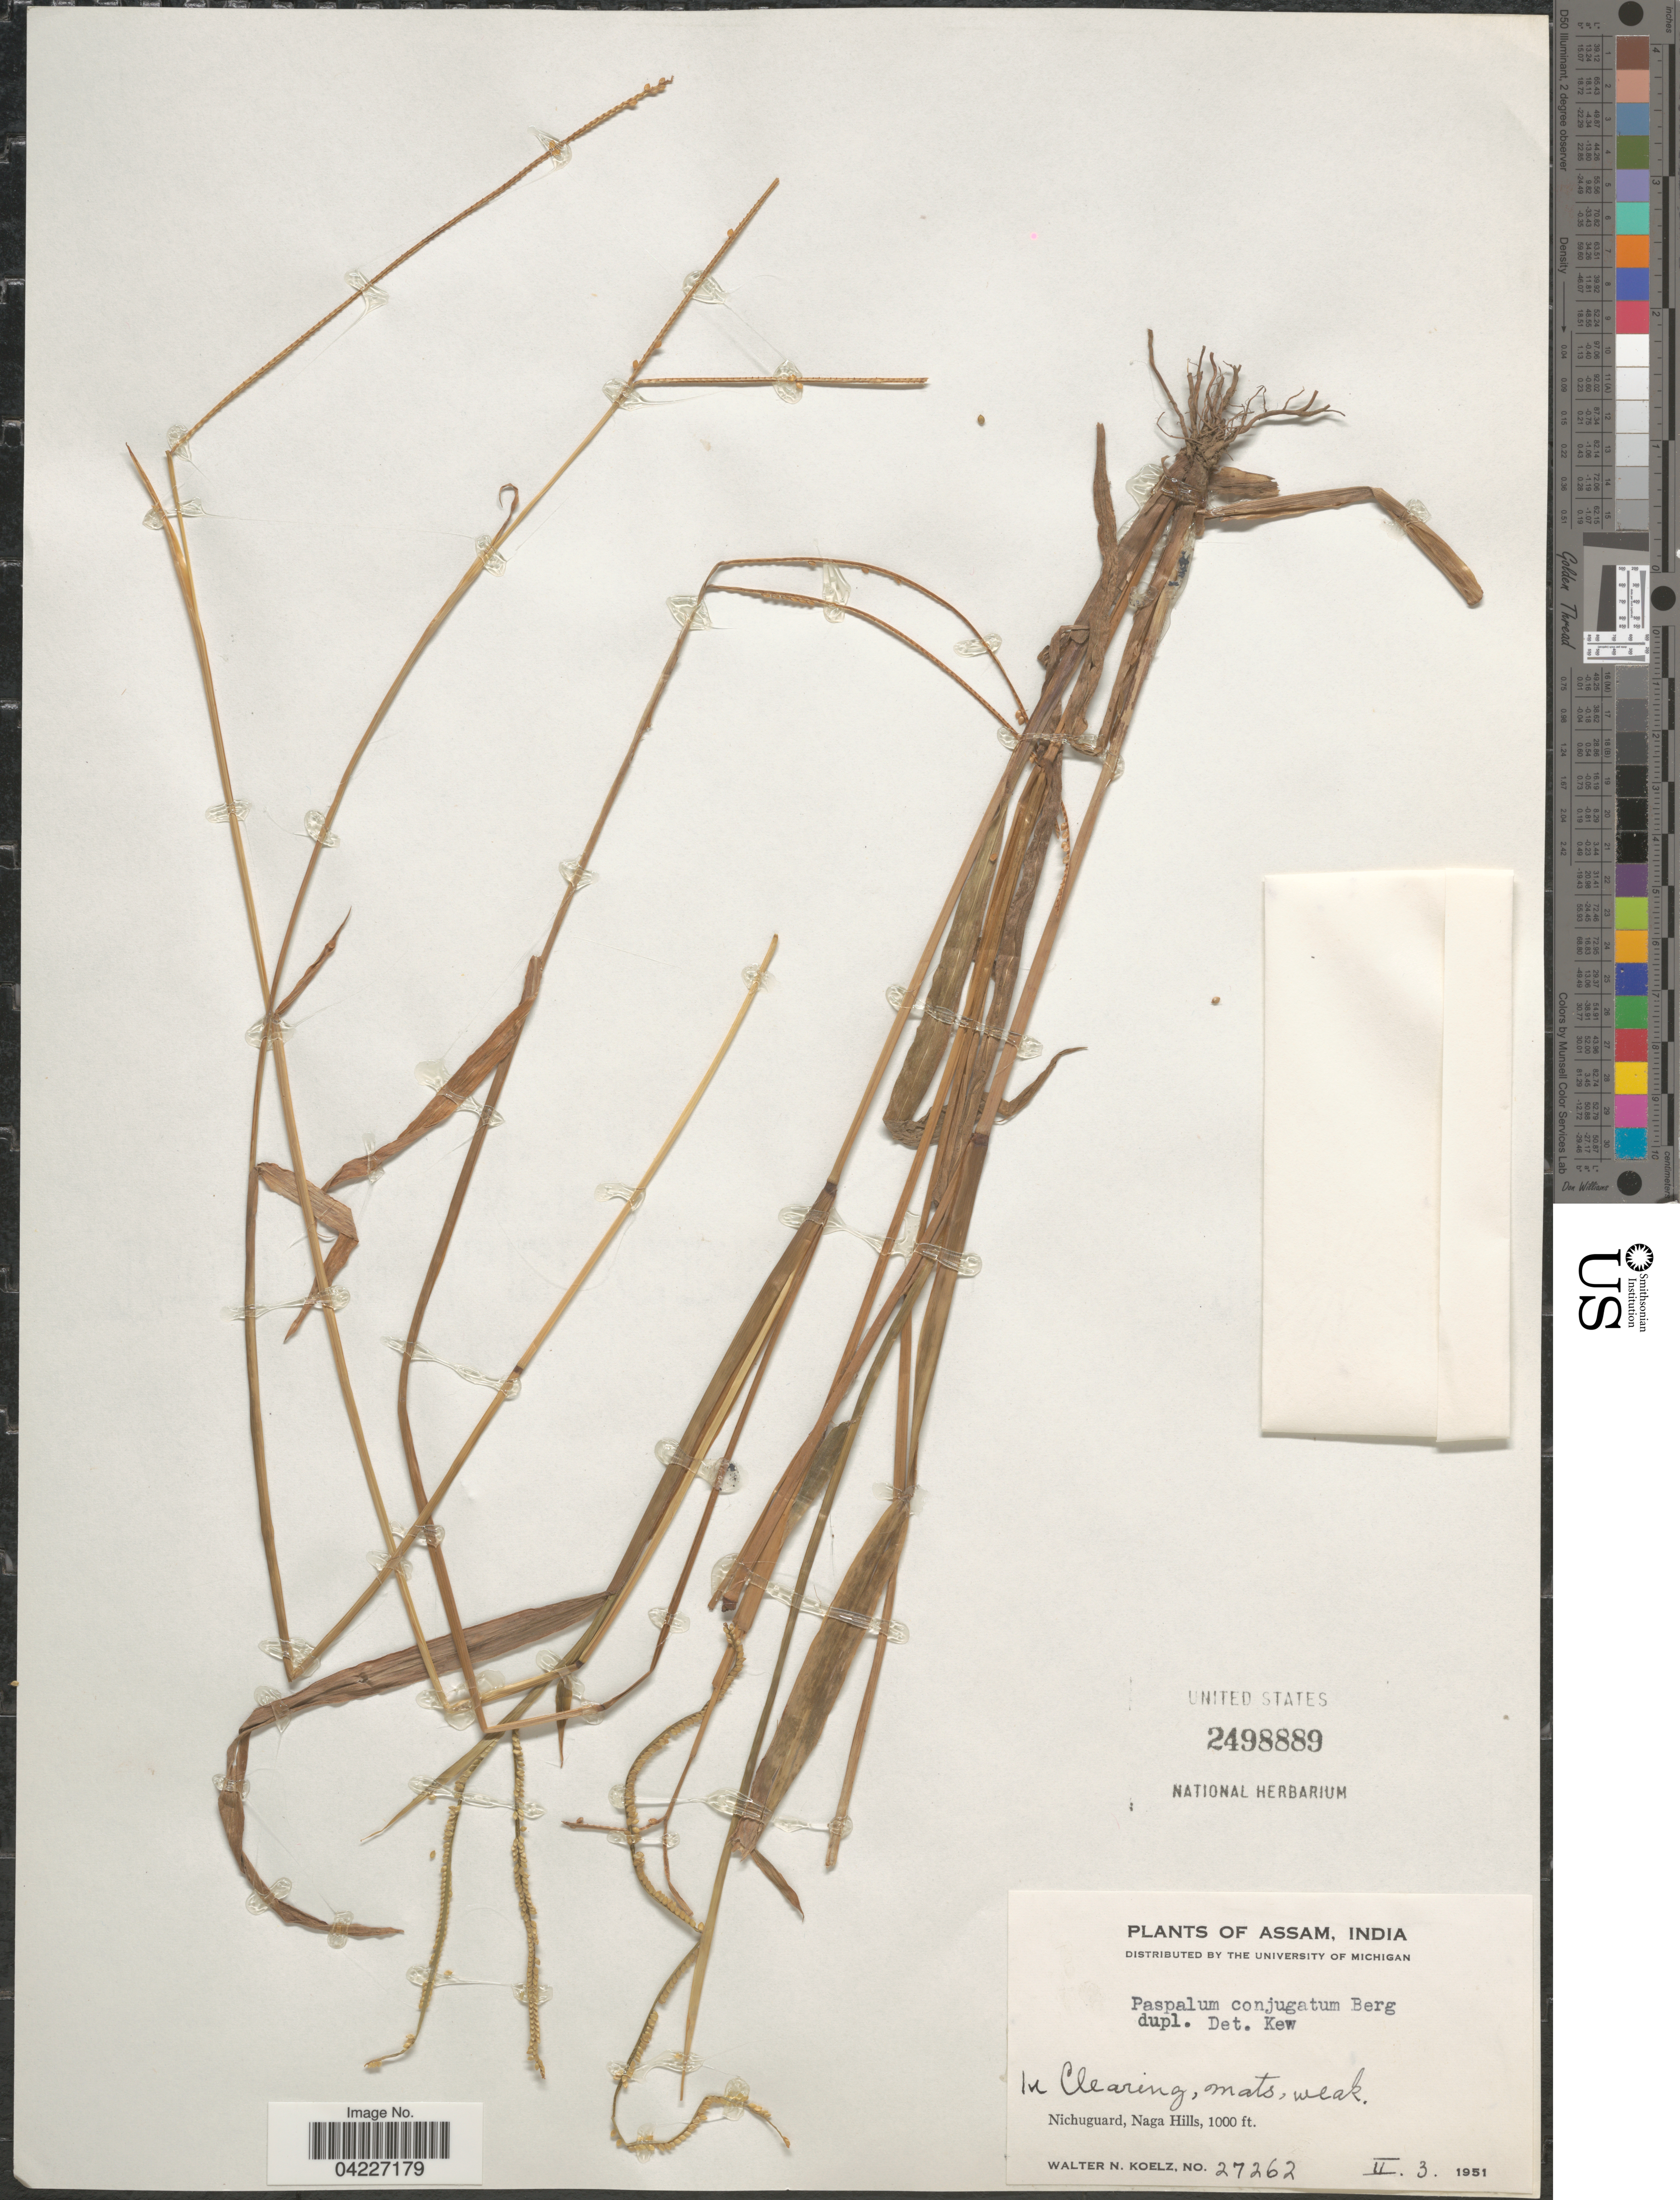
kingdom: Plantae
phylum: Tracheophyta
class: Liliopsida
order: Poales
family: Poaceae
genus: Paspalum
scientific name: Paspalum conjugatum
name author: P.J. Bergius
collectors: W. N. Koelz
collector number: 27262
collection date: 1951-02-03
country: India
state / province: Nagaland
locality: Assam, Nichuguard, Naga Hills.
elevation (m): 305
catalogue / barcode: US 2498889